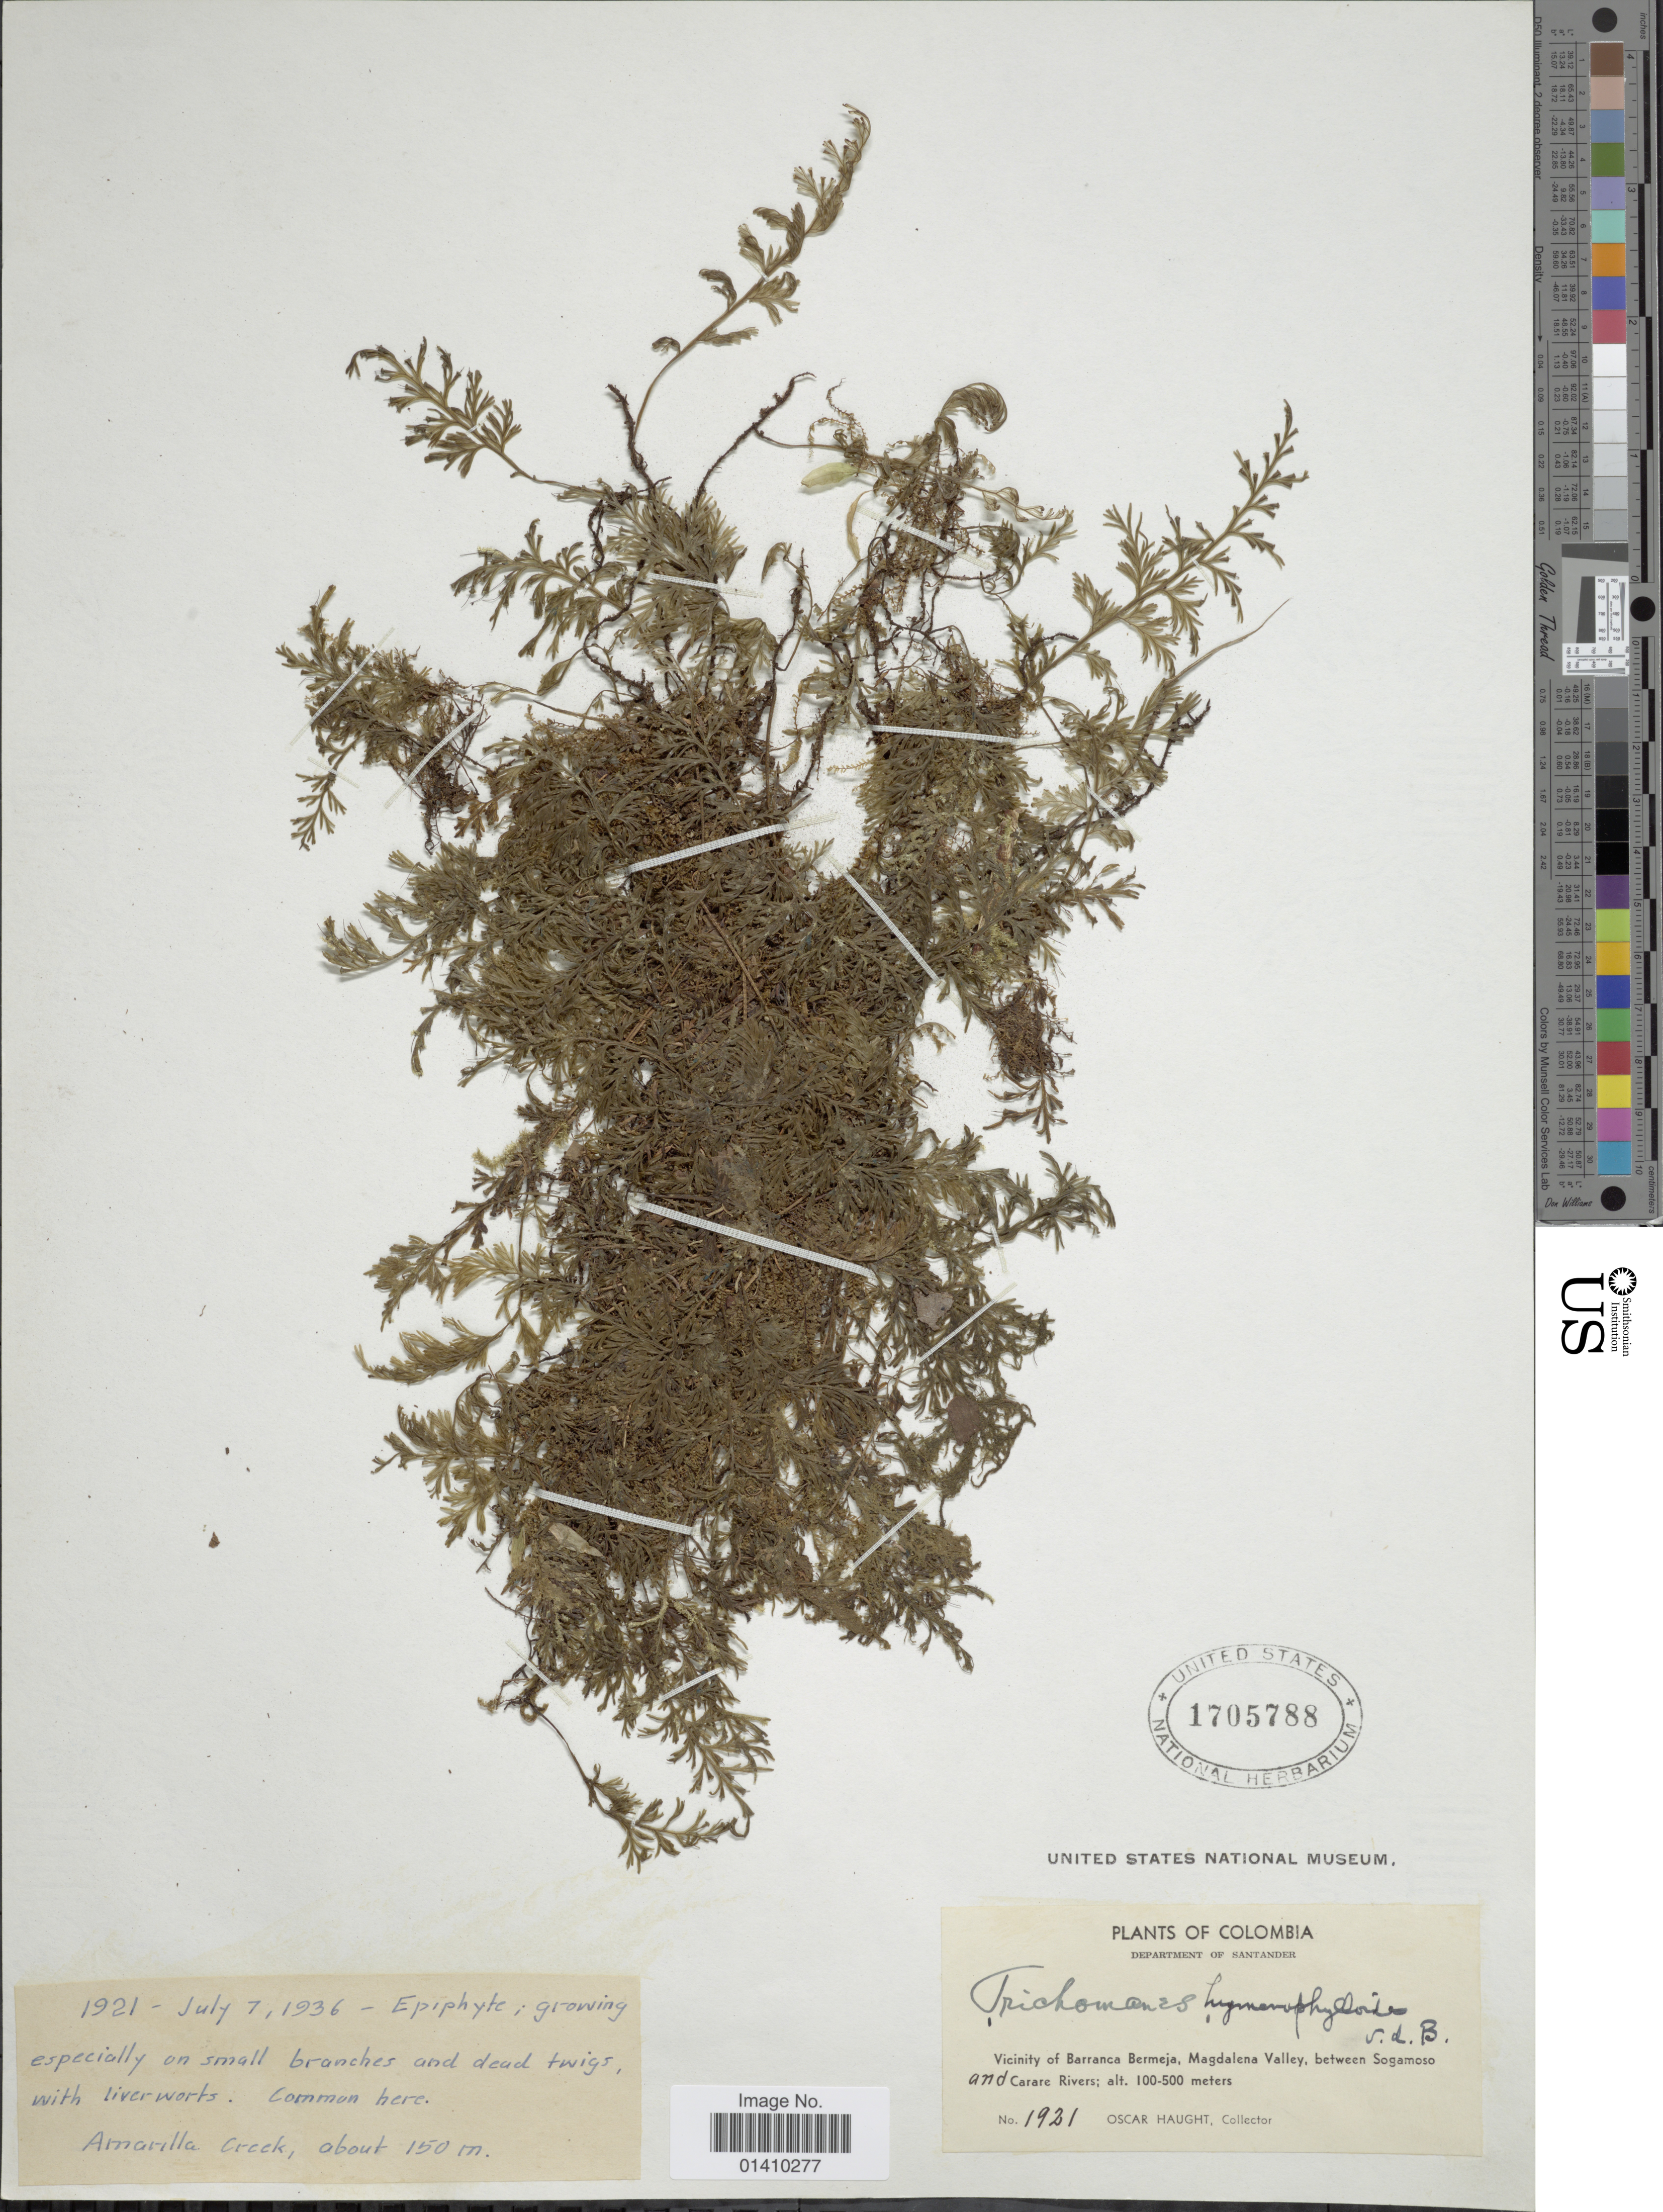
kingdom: Plantae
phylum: Tracheophyta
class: Polypodiopsida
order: Hymenophyllales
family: Hymenophyllaceae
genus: Polyphlebium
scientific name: Polyphlebium hymenophylloides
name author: (Bosch) Ebihara & Dubuisson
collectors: O. L. Haught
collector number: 1921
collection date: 1936-07-07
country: Colombia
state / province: Santander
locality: Department of Santander. Vicinity of Barranca Bermeja, Magdalena Valley, between Sogamoso and Carare Rivers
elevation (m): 100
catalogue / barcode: US 1705788